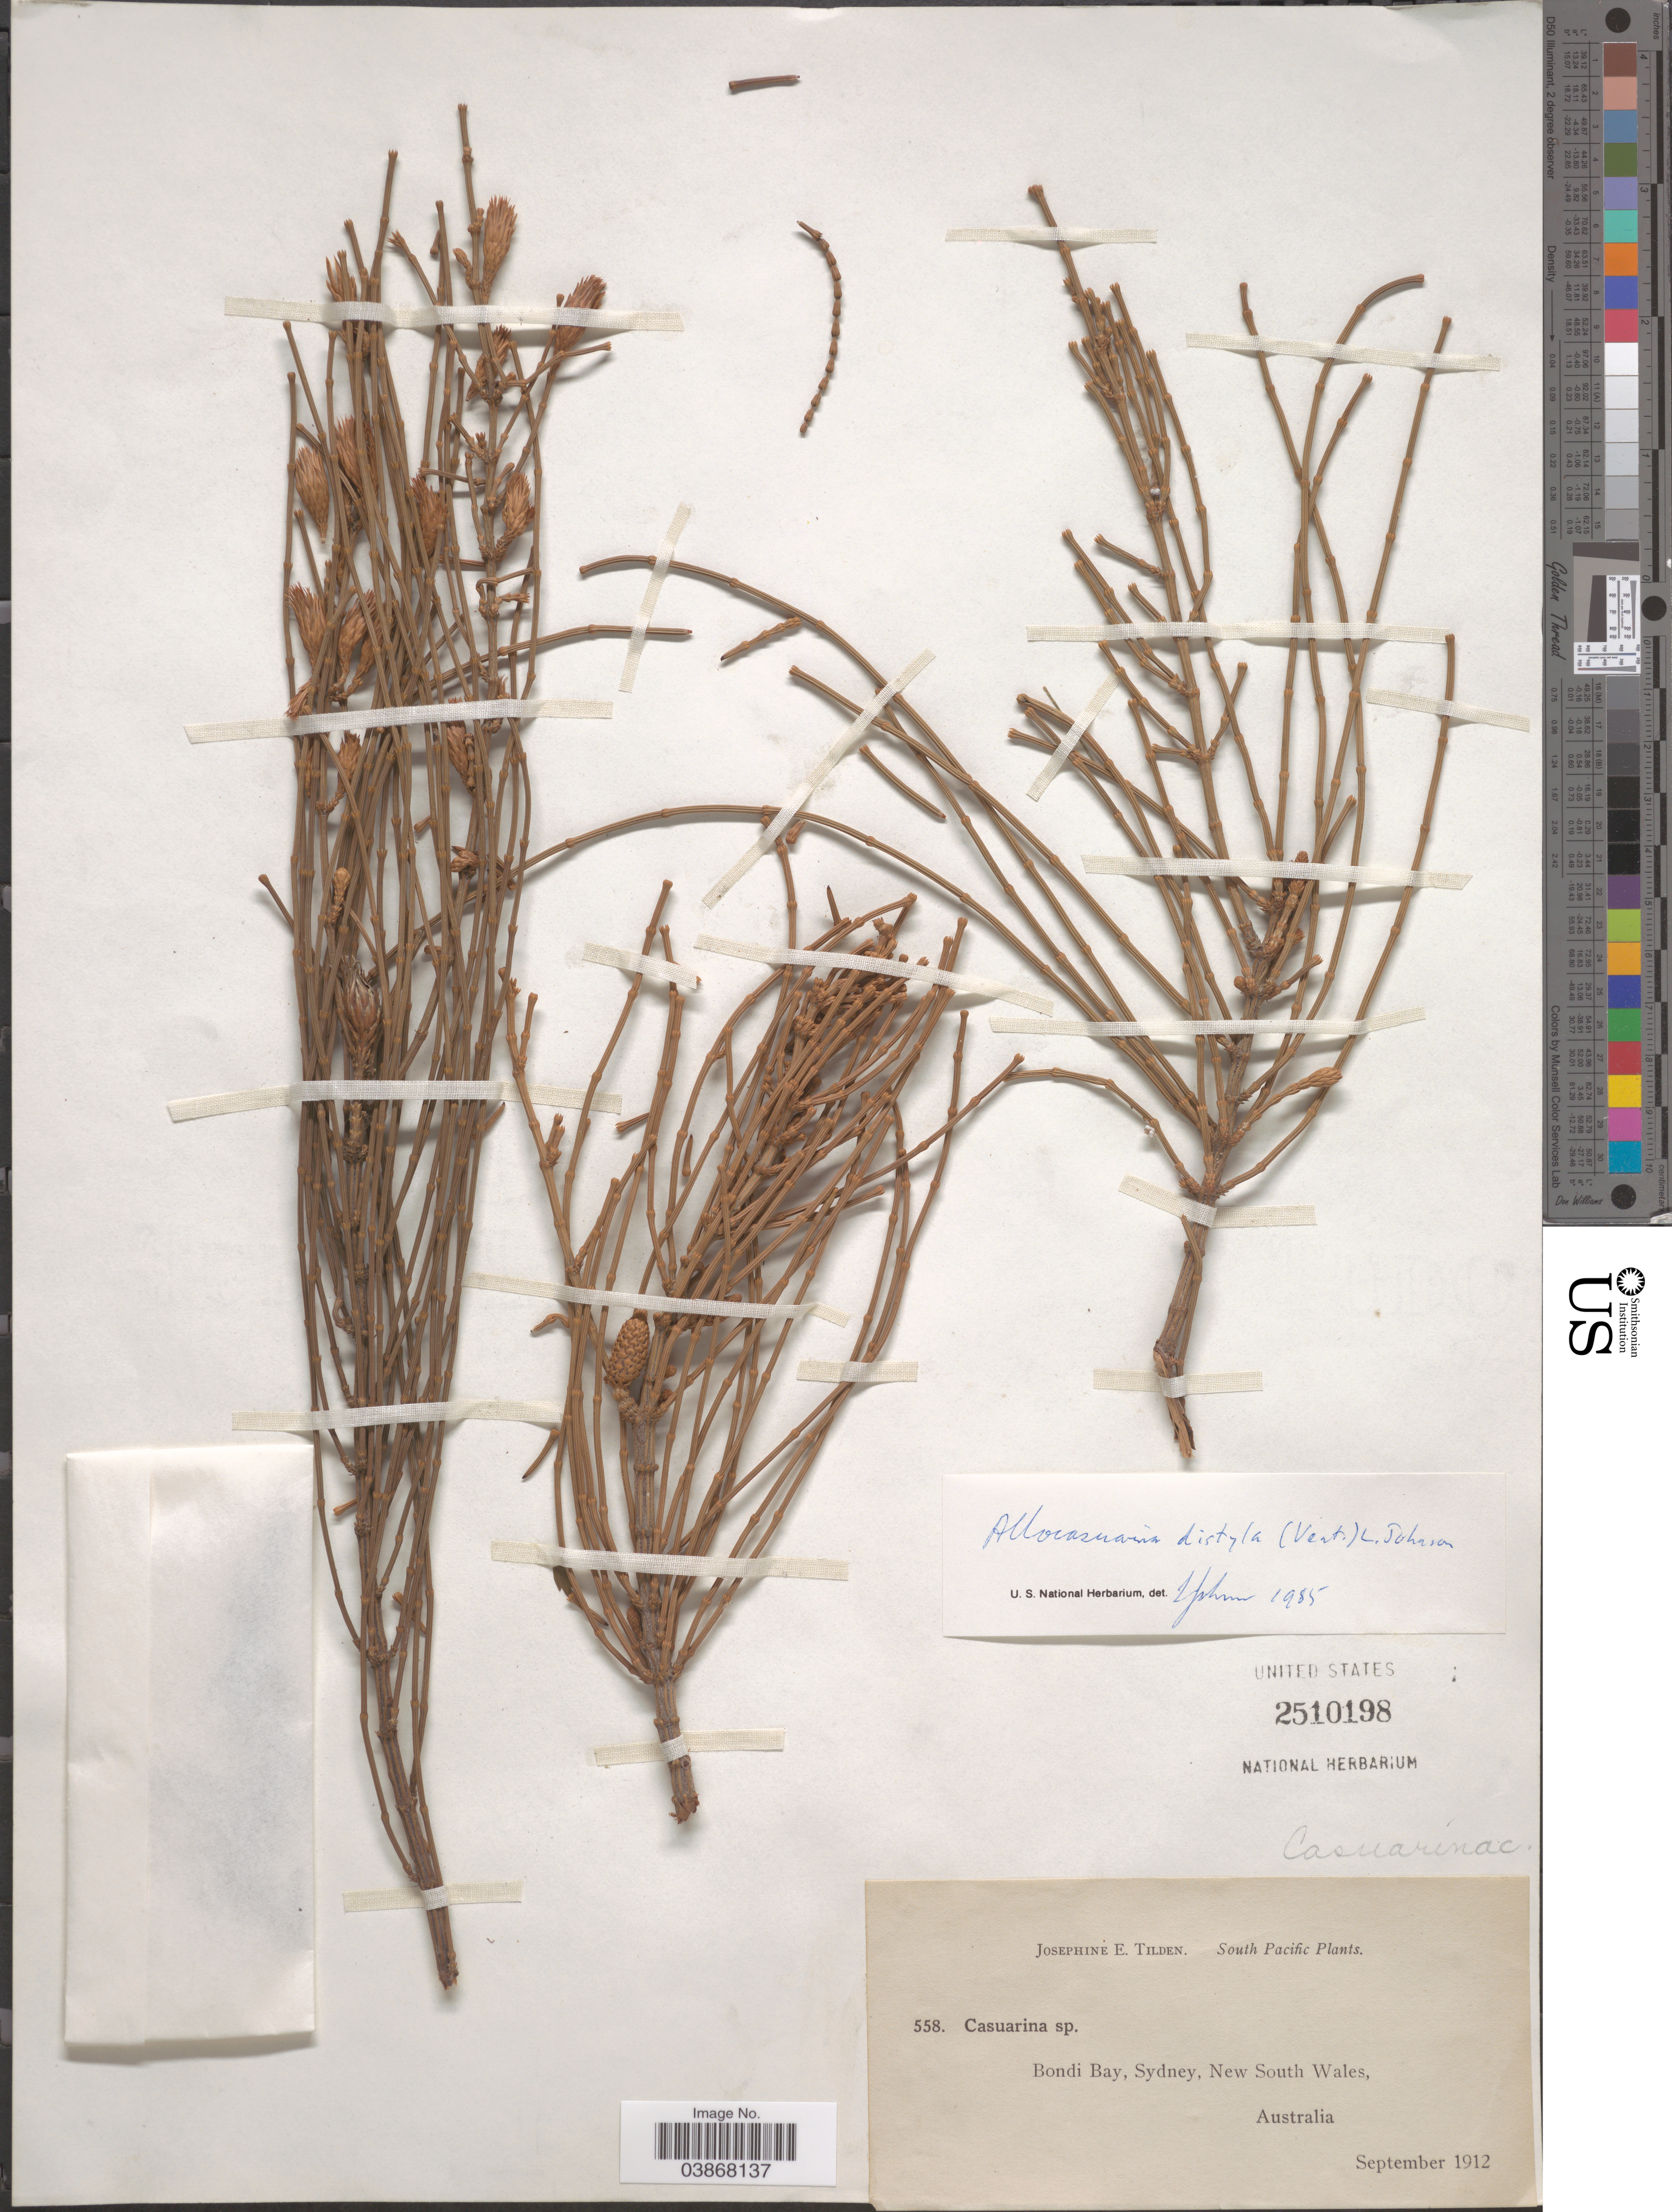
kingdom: Plantae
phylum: Tracheophyta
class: Magnoliopsida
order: Fagales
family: Casuarinaceae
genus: Allocasuarina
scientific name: Allocasuarina distyla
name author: (Vent.) L.A.S. Johnson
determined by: Johnson, L. A. S.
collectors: J. E. Tilden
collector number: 558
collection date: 1912-09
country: Australia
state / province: New South Wales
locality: South Pacific. Bondi Bay, Sydney.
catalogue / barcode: US 2510198